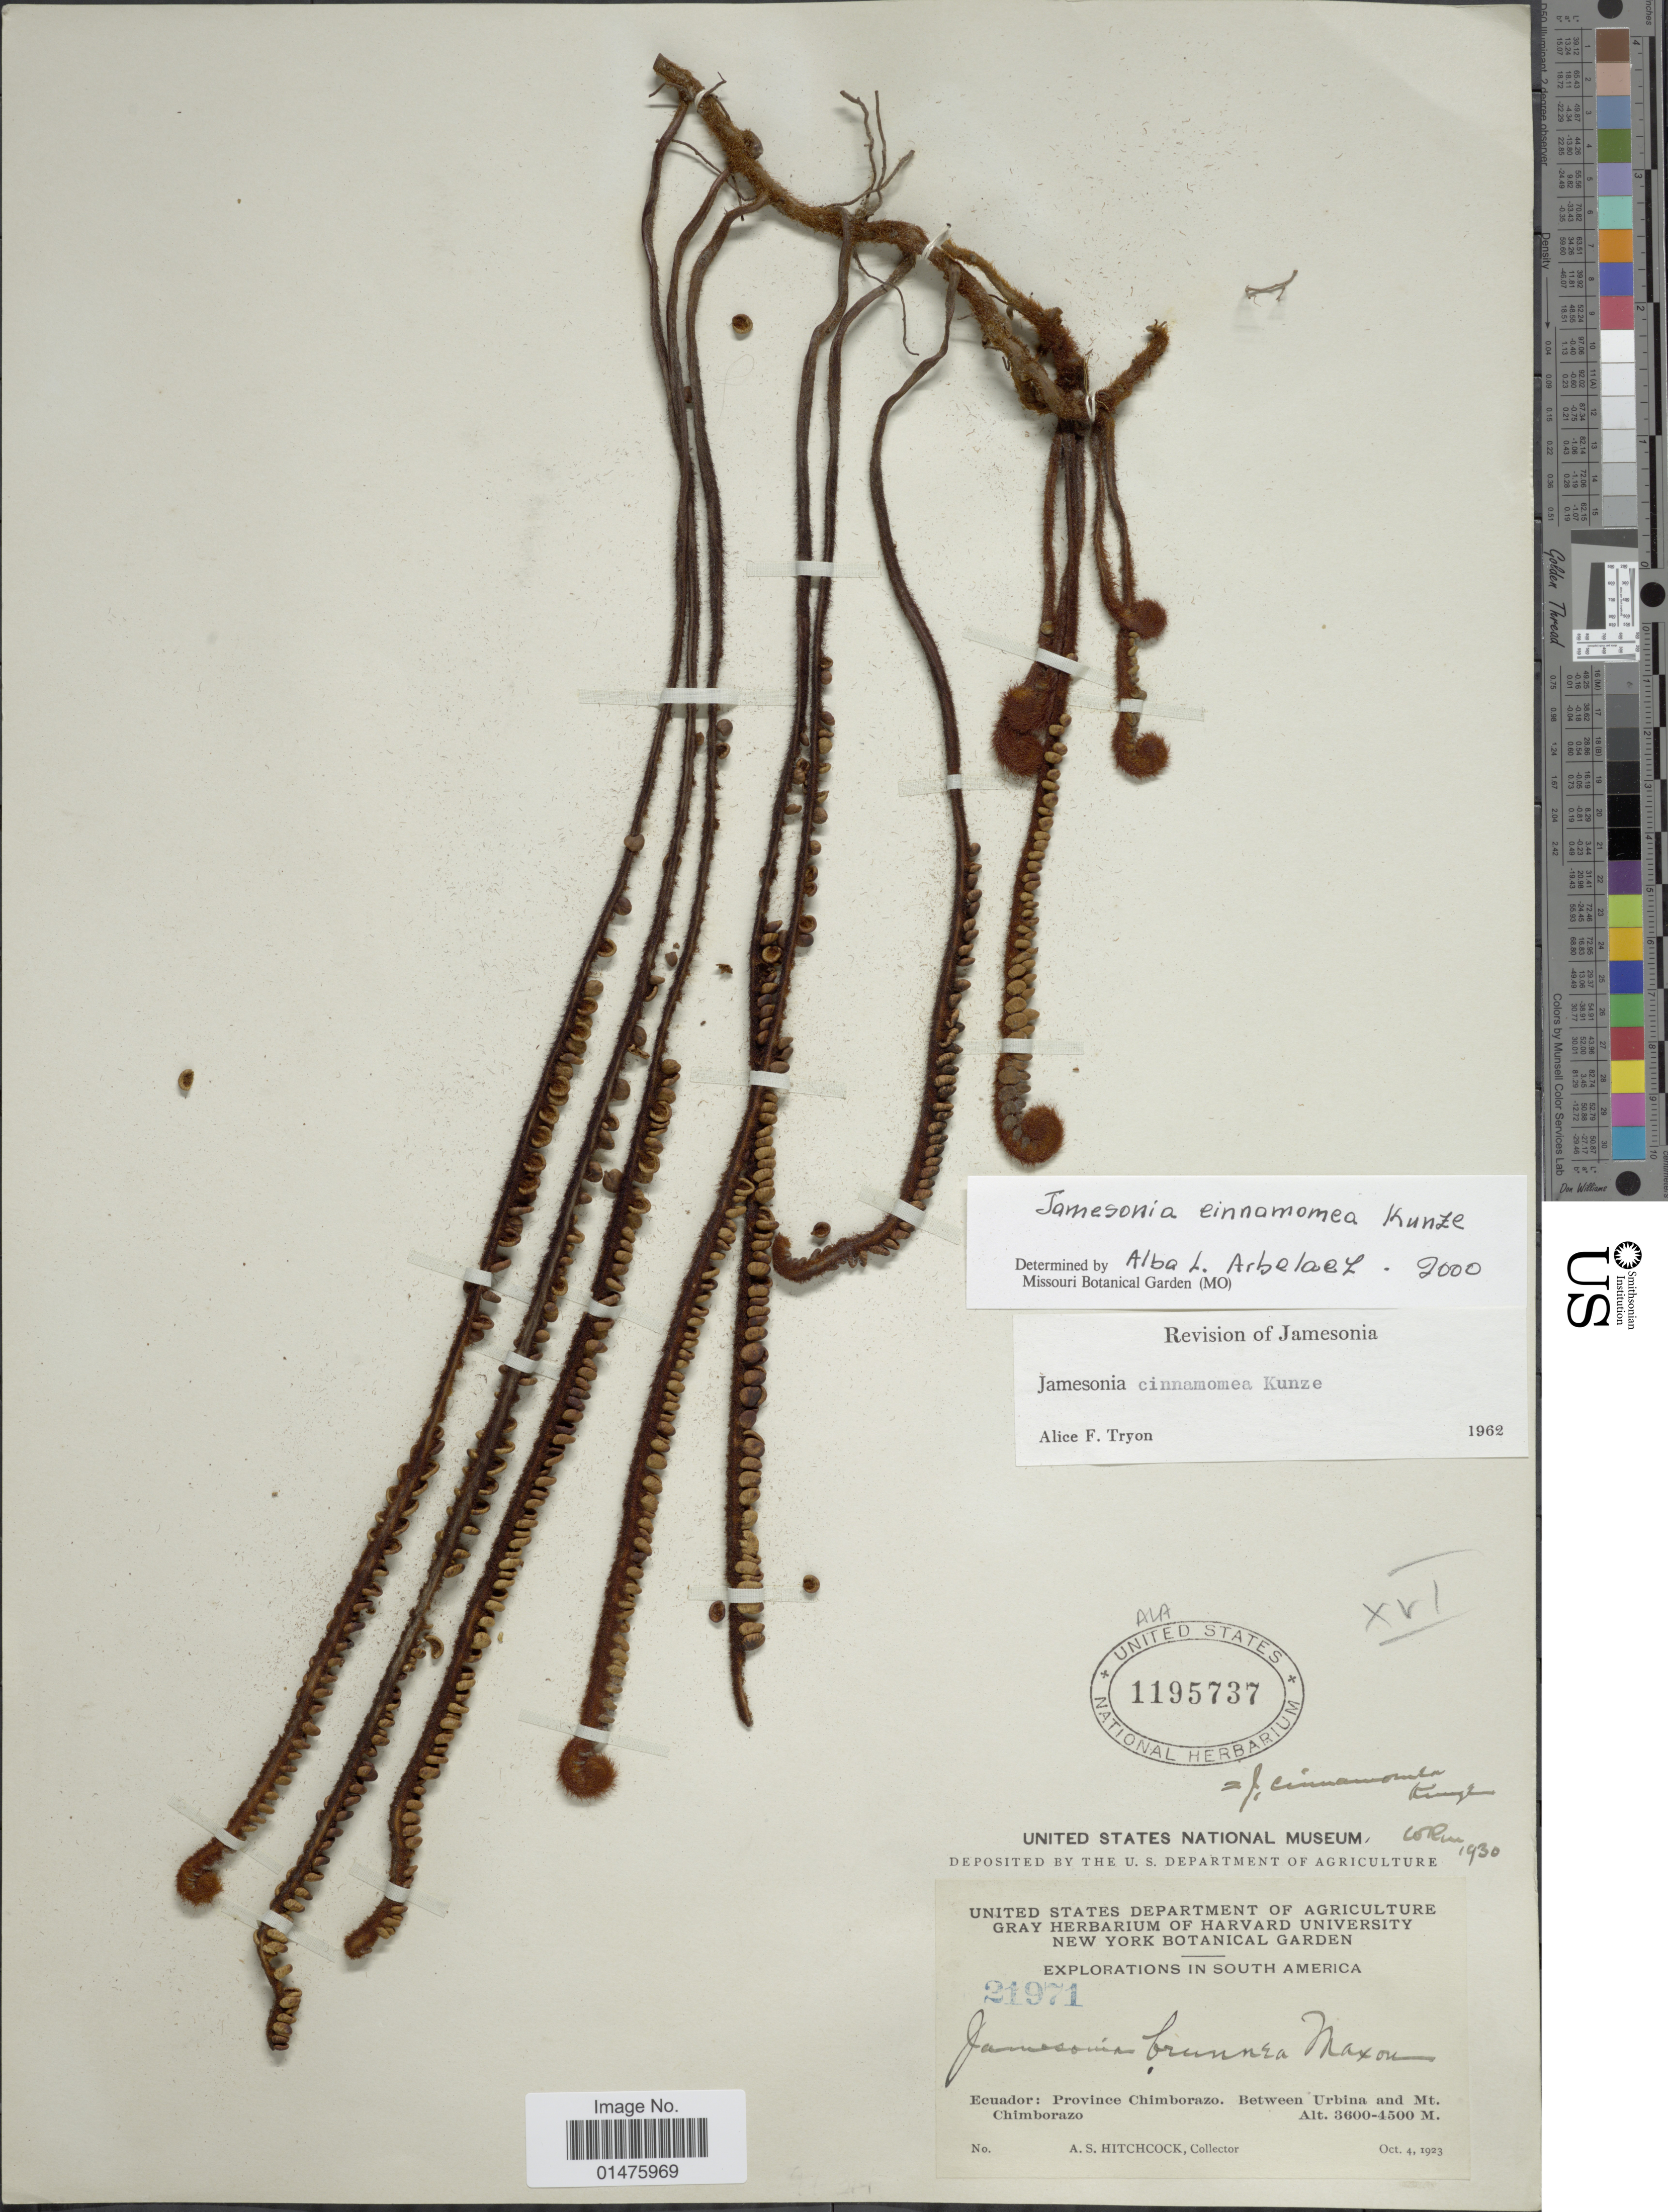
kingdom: Plantae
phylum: Tracheophyta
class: Polypodiopsida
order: Polypodiales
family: Pteridaceae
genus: Jamesonia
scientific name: Jamesonia cinnamomea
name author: Kunze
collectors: A. S. Hitchcock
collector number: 21971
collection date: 1923-10-04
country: Ecuador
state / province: Chimborazo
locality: Between Urbina and Mt Chmiborazo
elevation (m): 3600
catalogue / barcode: US 1195737